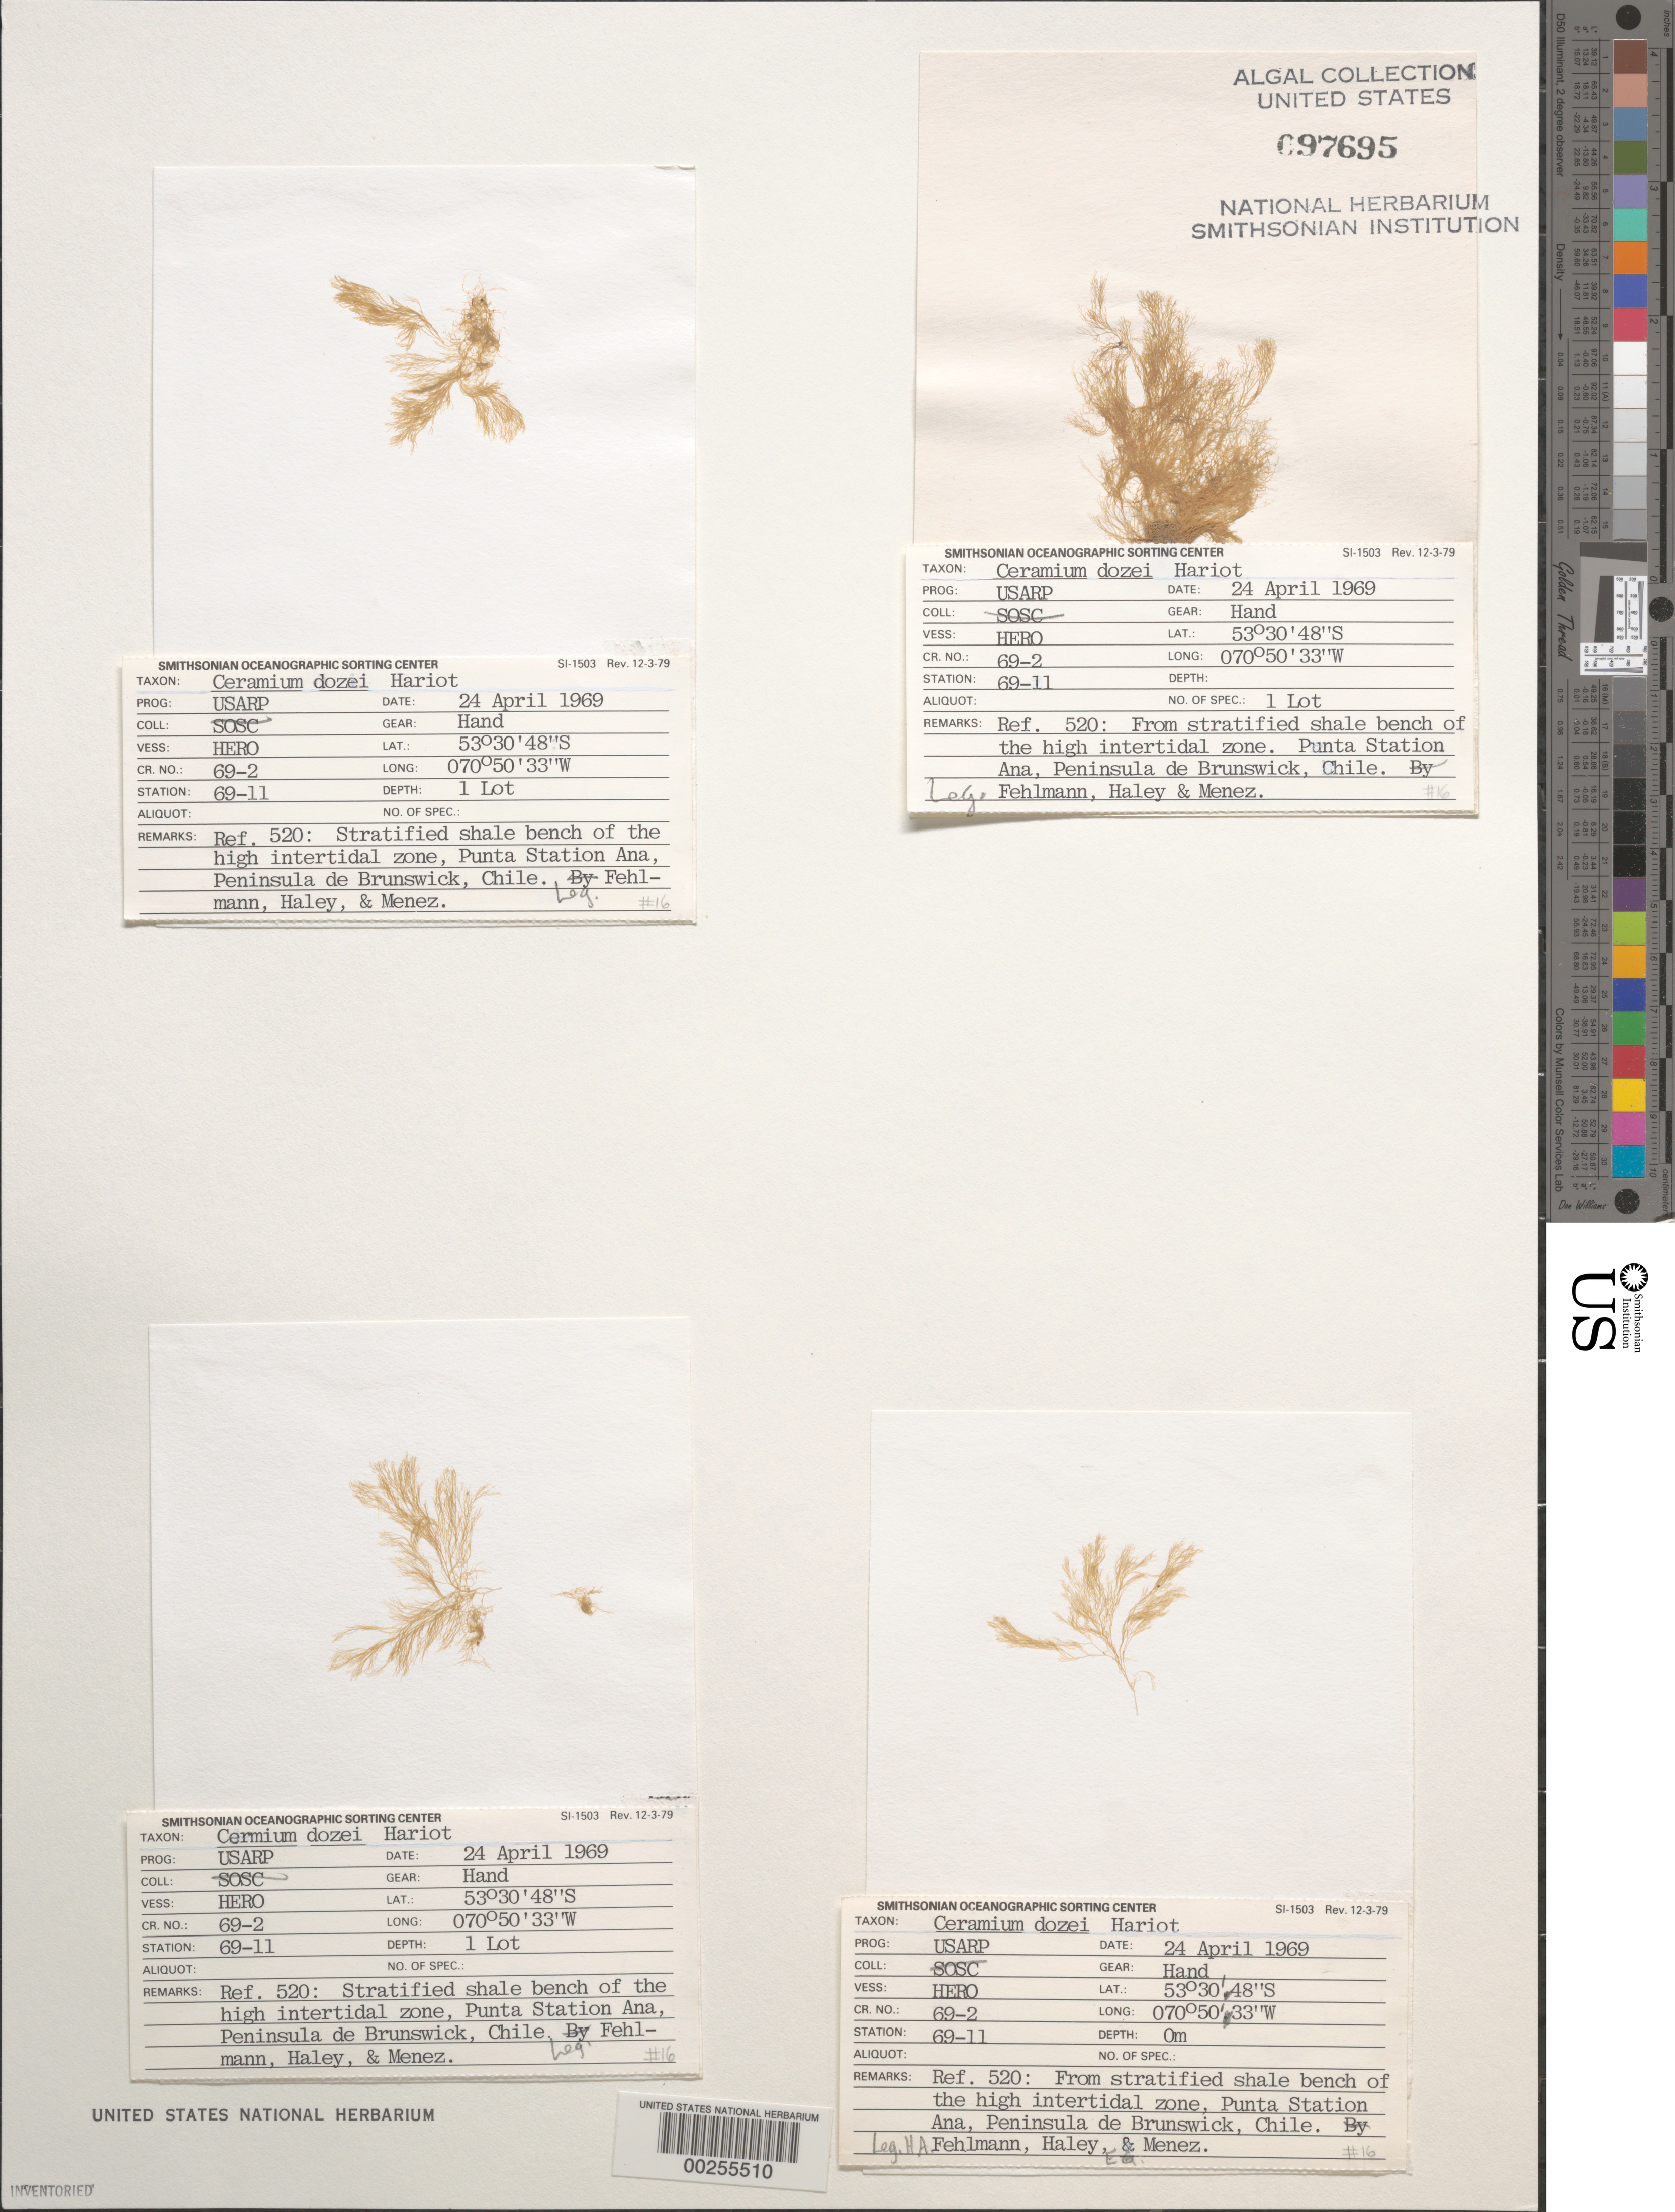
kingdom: Plantae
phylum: Rhodophyta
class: Florideophyceae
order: Ceramiales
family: Ceramiaceae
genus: Ceramium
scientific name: Ceramium dozei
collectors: H. Fehlmann, -. Haley & Meñez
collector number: Station 69-11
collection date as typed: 24 Apr 1969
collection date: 1969-04-24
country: Chile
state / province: Magallanes y de la Antártica Chilena (XII)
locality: Peninsula de brunswick, punta station ana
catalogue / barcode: US 97695